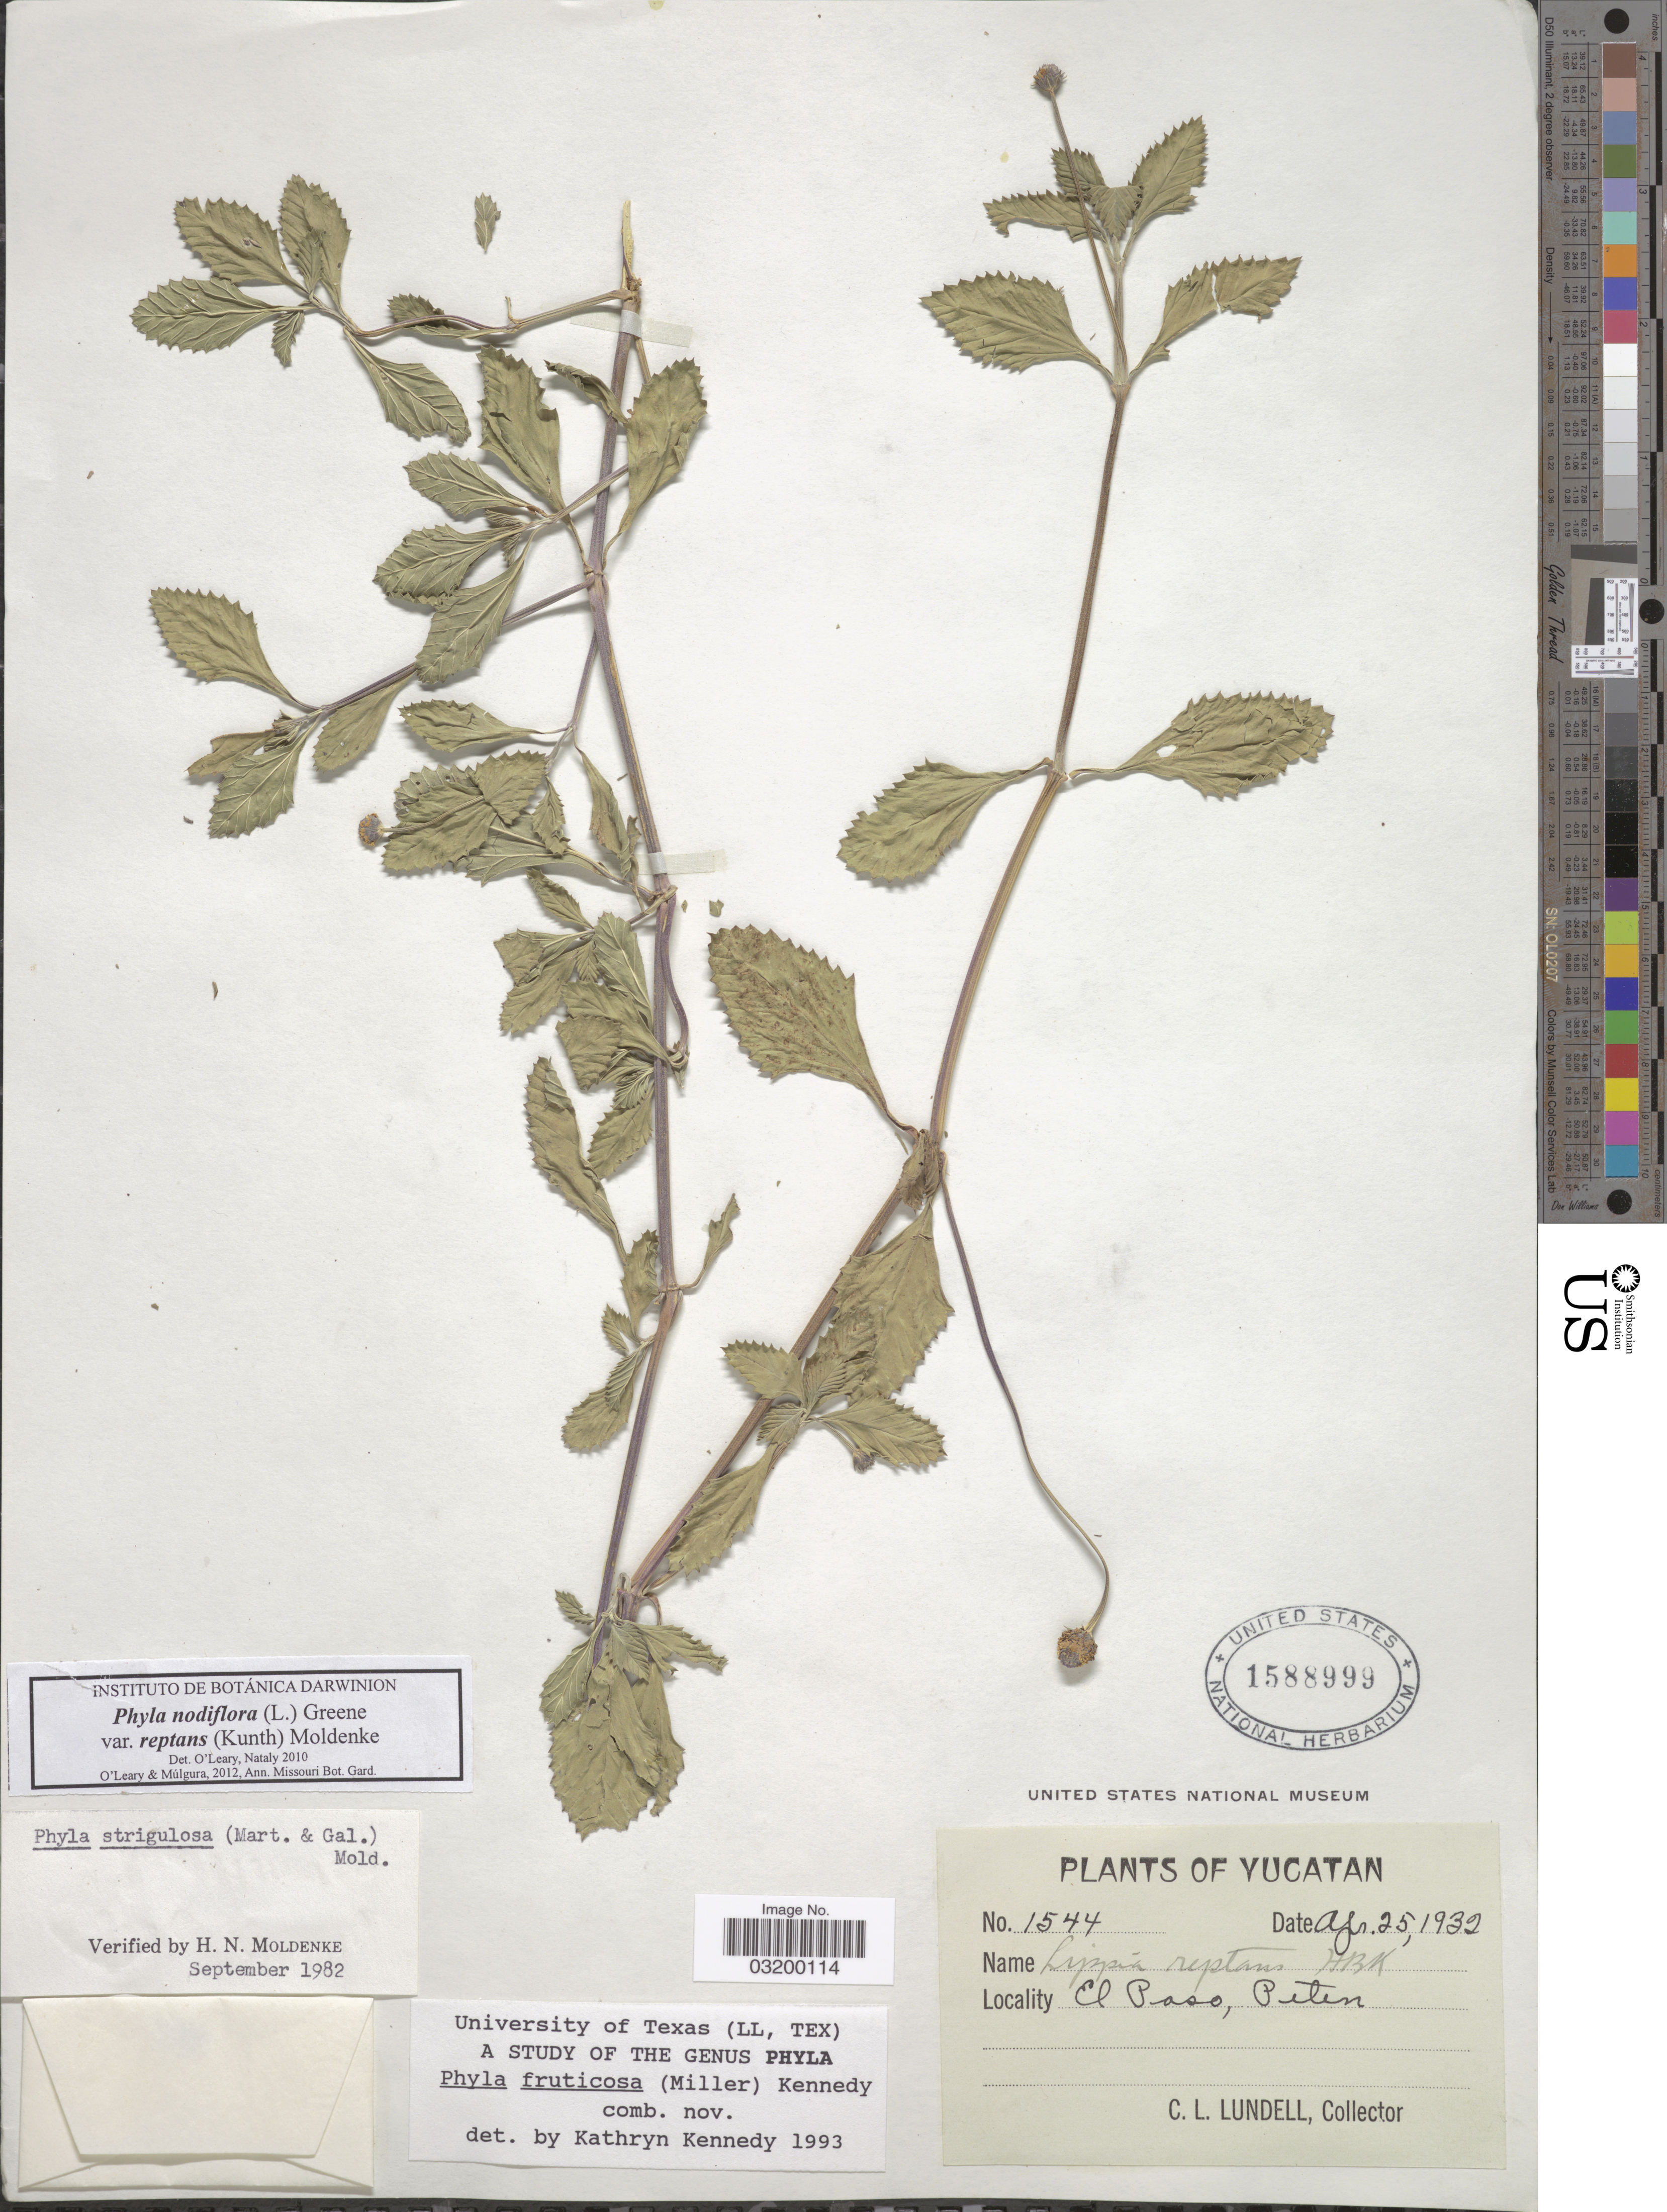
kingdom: Plantae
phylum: Tracheophyta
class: Magnoliopsida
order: Lamiales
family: Verbenaceae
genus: Phyla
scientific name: Phyla nodiflora var. reptans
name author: (Kunth) Moldenke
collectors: C. L. Lundell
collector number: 1544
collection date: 1932-04-25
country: Guatemala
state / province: El Petén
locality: El Paso.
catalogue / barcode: US 1588999